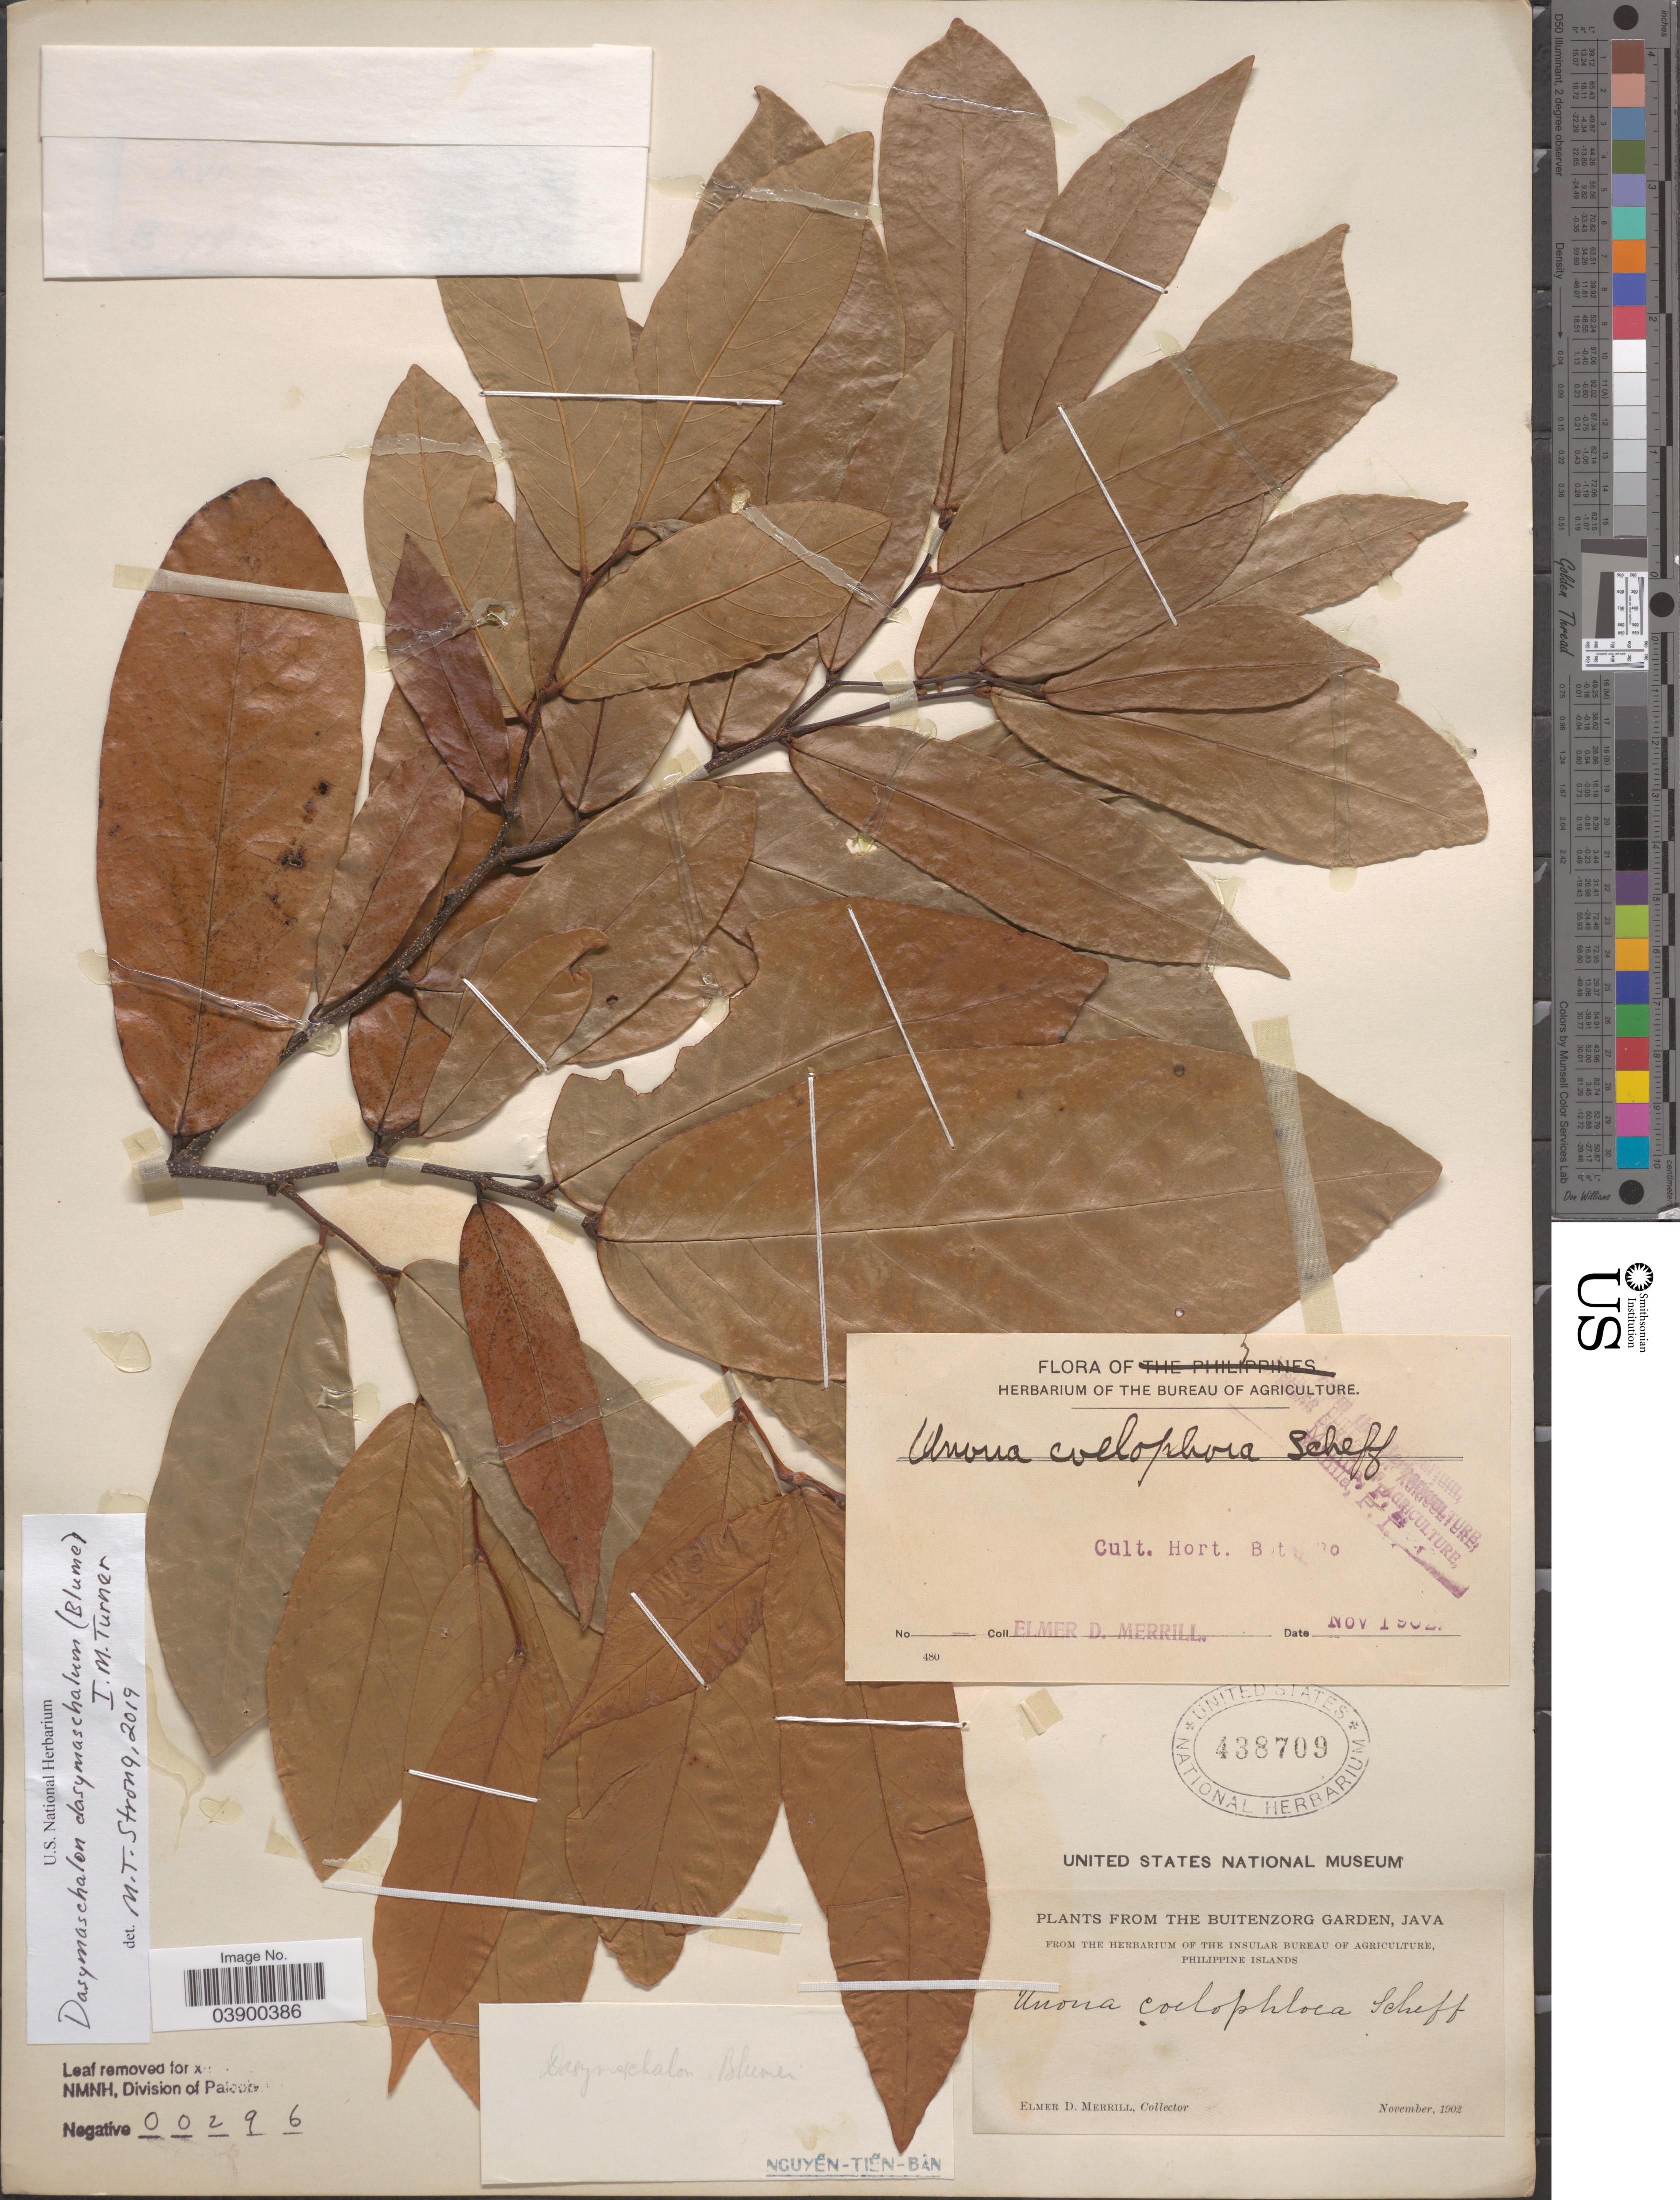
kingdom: Plantae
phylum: Tracheophyta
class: Magnoliopsida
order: Magnoliales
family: Annonaceae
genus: Dasymaschalon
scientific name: Dasymaschalon dasymaschalum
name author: (Blume) I.M. Turner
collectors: E. D. Merrill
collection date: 1902-11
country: Indonesia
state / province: Java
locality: The Buitenzorg Garden. Cult. Hort. B[illegible text]t [illegible text]o.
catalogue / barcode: US 438709